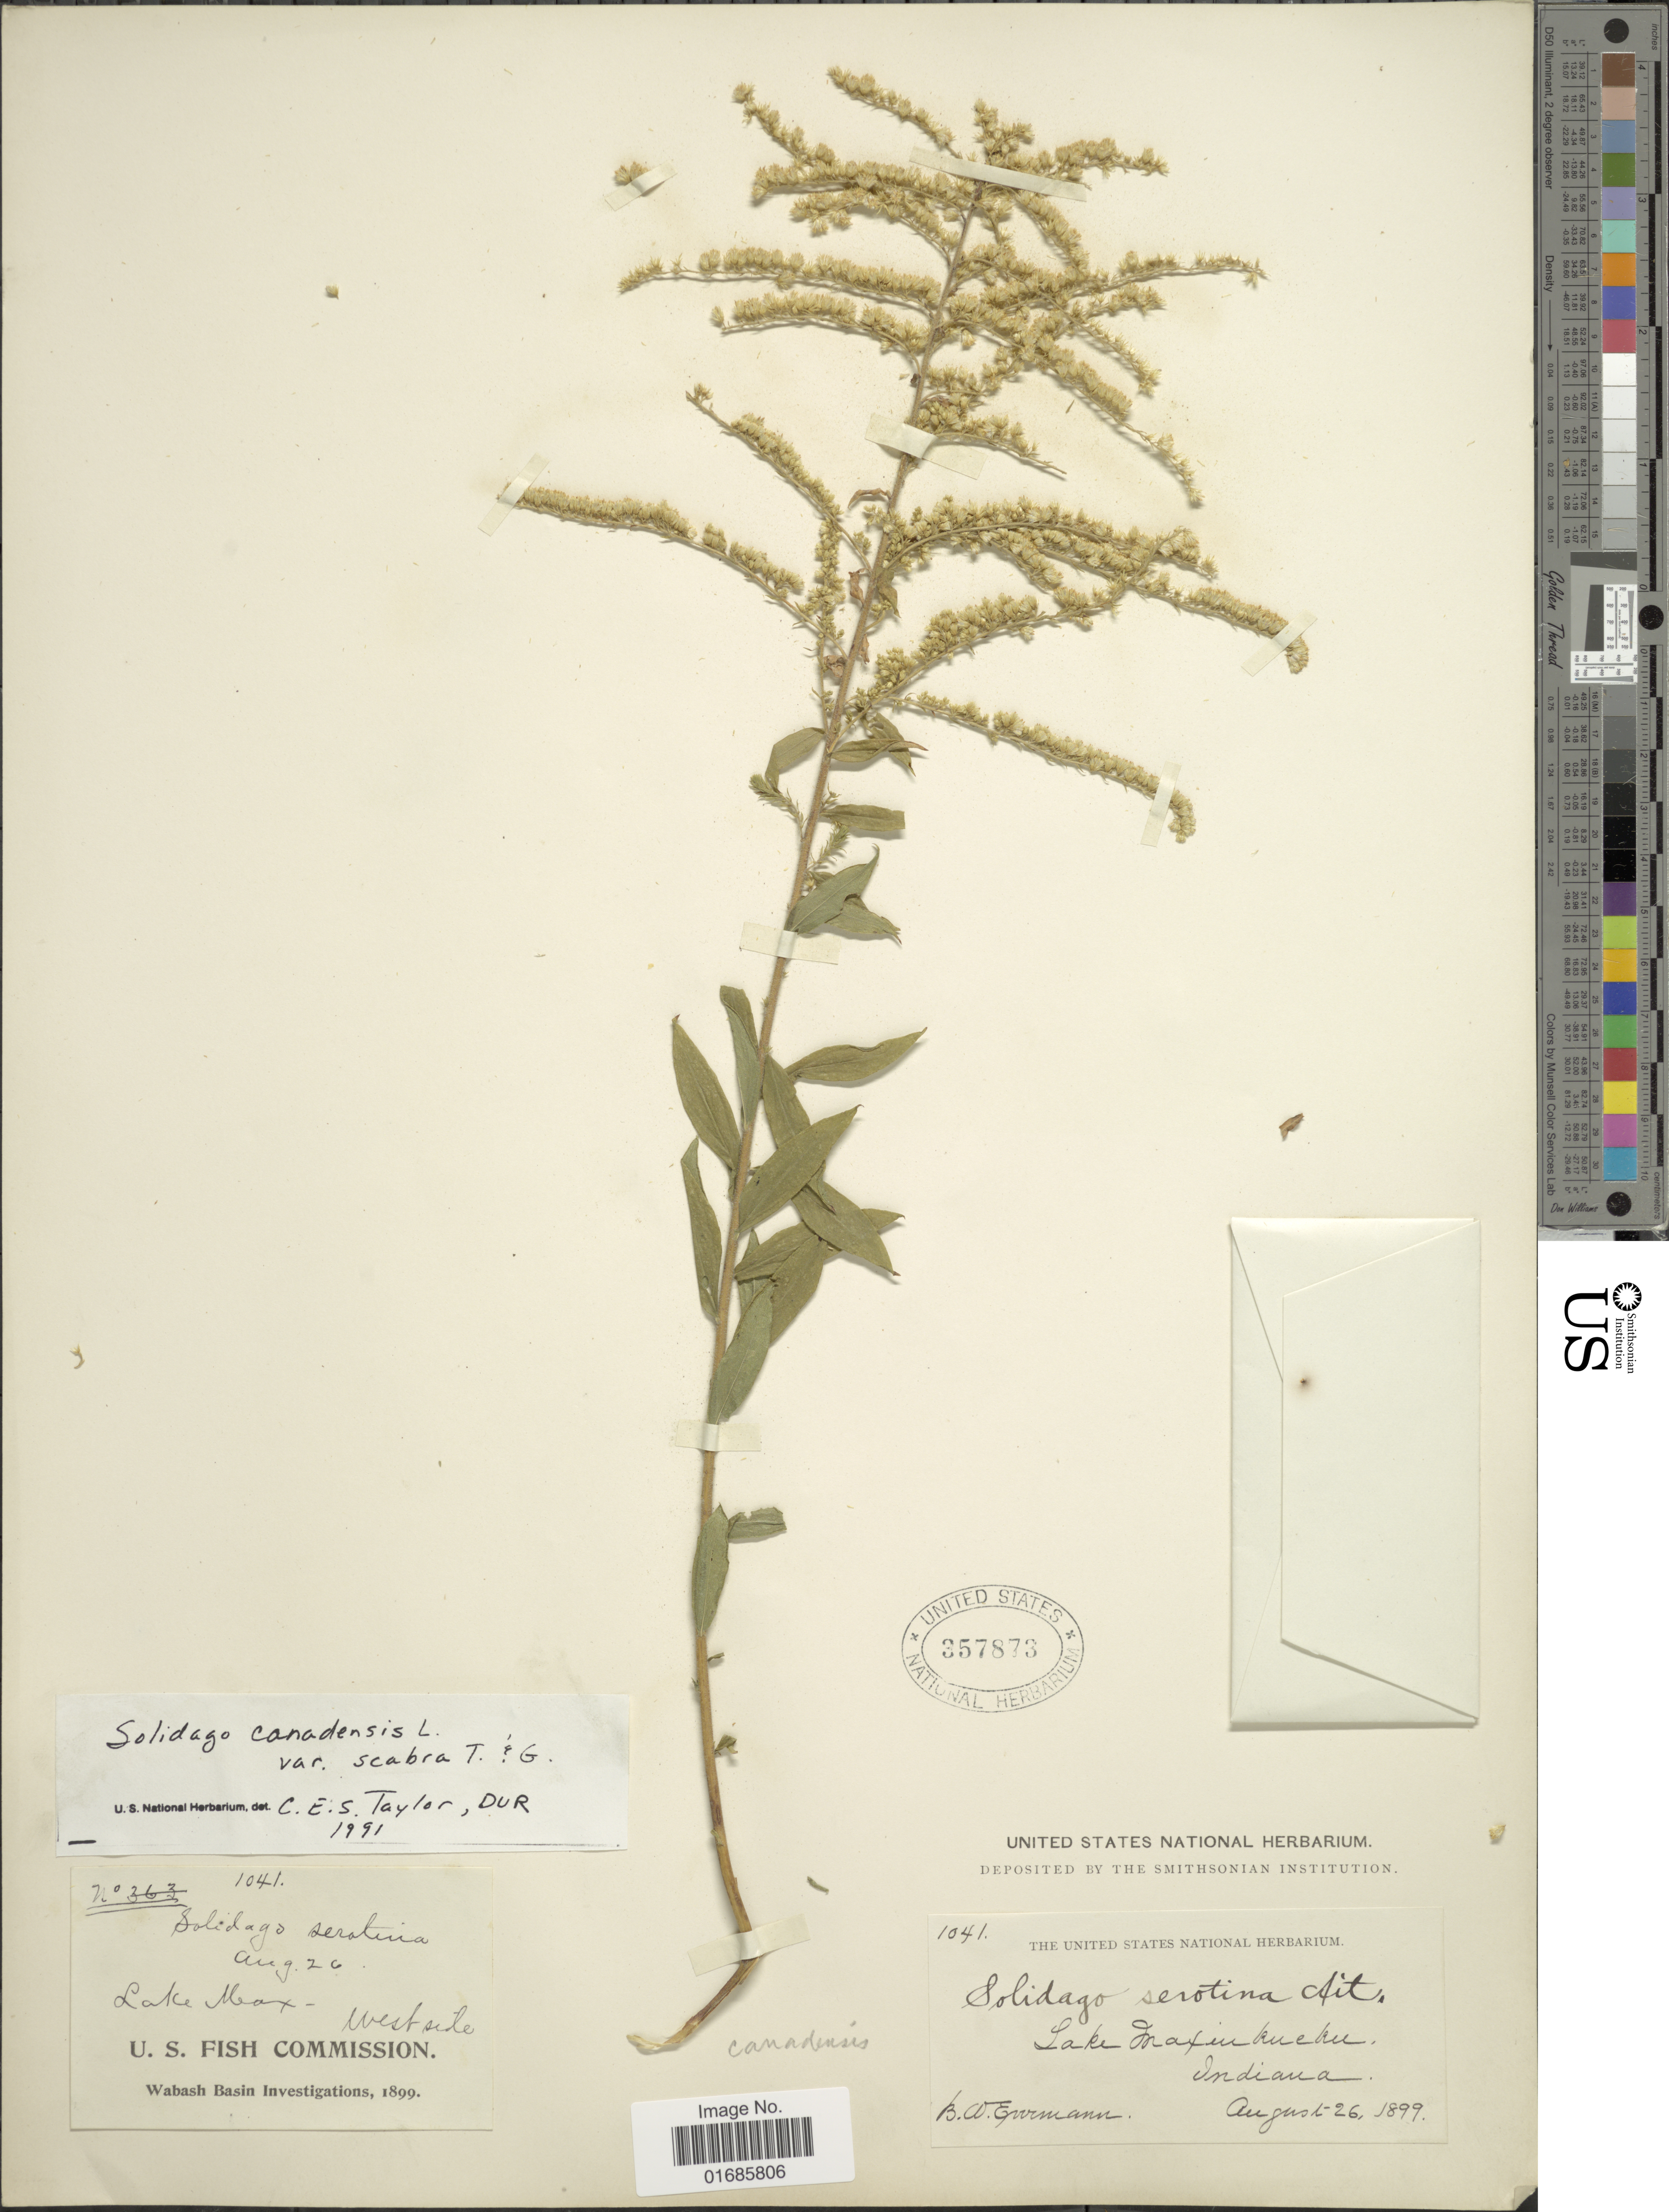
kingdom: Plantae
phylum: Tracheophyta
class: Magnoliopsida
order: Asterales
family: Asteraceae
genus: Solidago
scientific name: Solidago canadensis var. scabra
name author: (Muhl. ex Willd.) Torr. & A. Gray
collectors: B. W. Evermann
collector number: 1041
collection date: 1899-08-26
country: United States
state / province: Indiana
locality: Lake Maxinkuckee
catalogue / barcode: US 357873